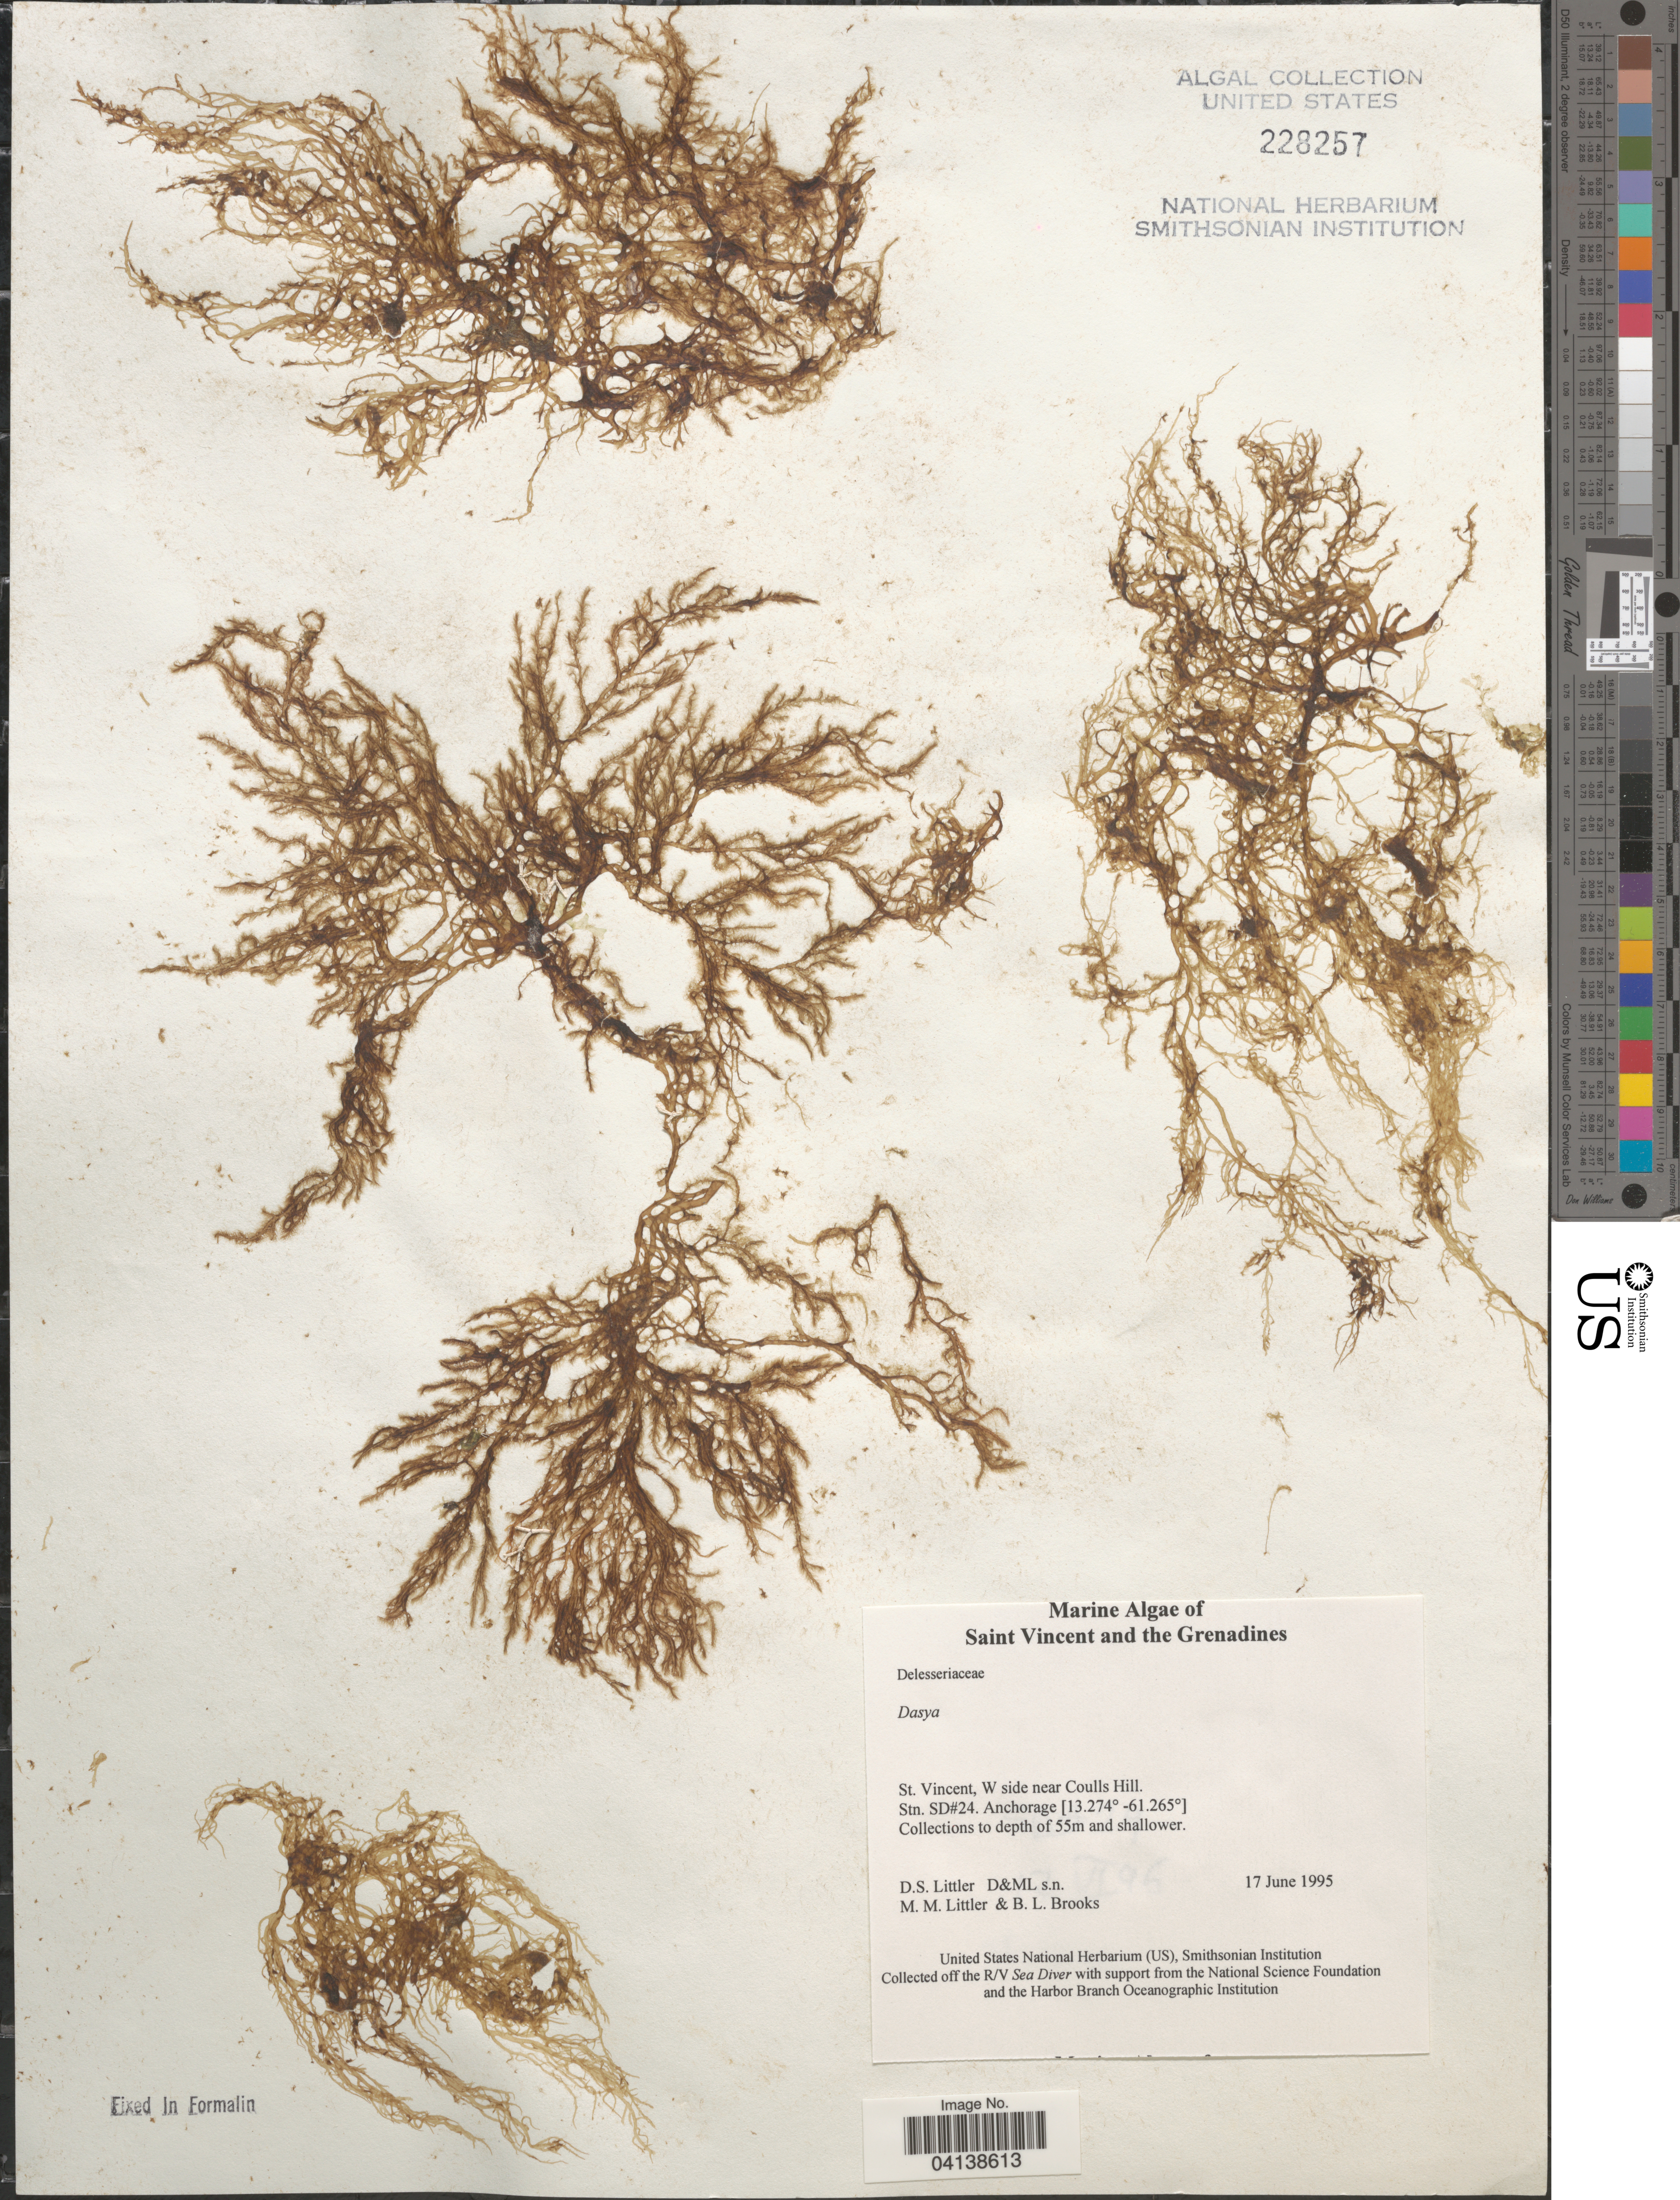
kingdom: Plantae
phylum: Rhodophyta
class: Florideophyceae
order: Ceramiales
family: Dasyaceae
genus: Dasya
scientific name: Dasya sp.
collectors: D. S. Littler & B. Brooks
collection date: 1995-06-17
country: St. Vincent - Grenadines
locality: Saint Vincent and the Grenadines. St. Vincent, W side near Coulls Hill. Stn. SD#24.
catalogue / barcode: US 228257